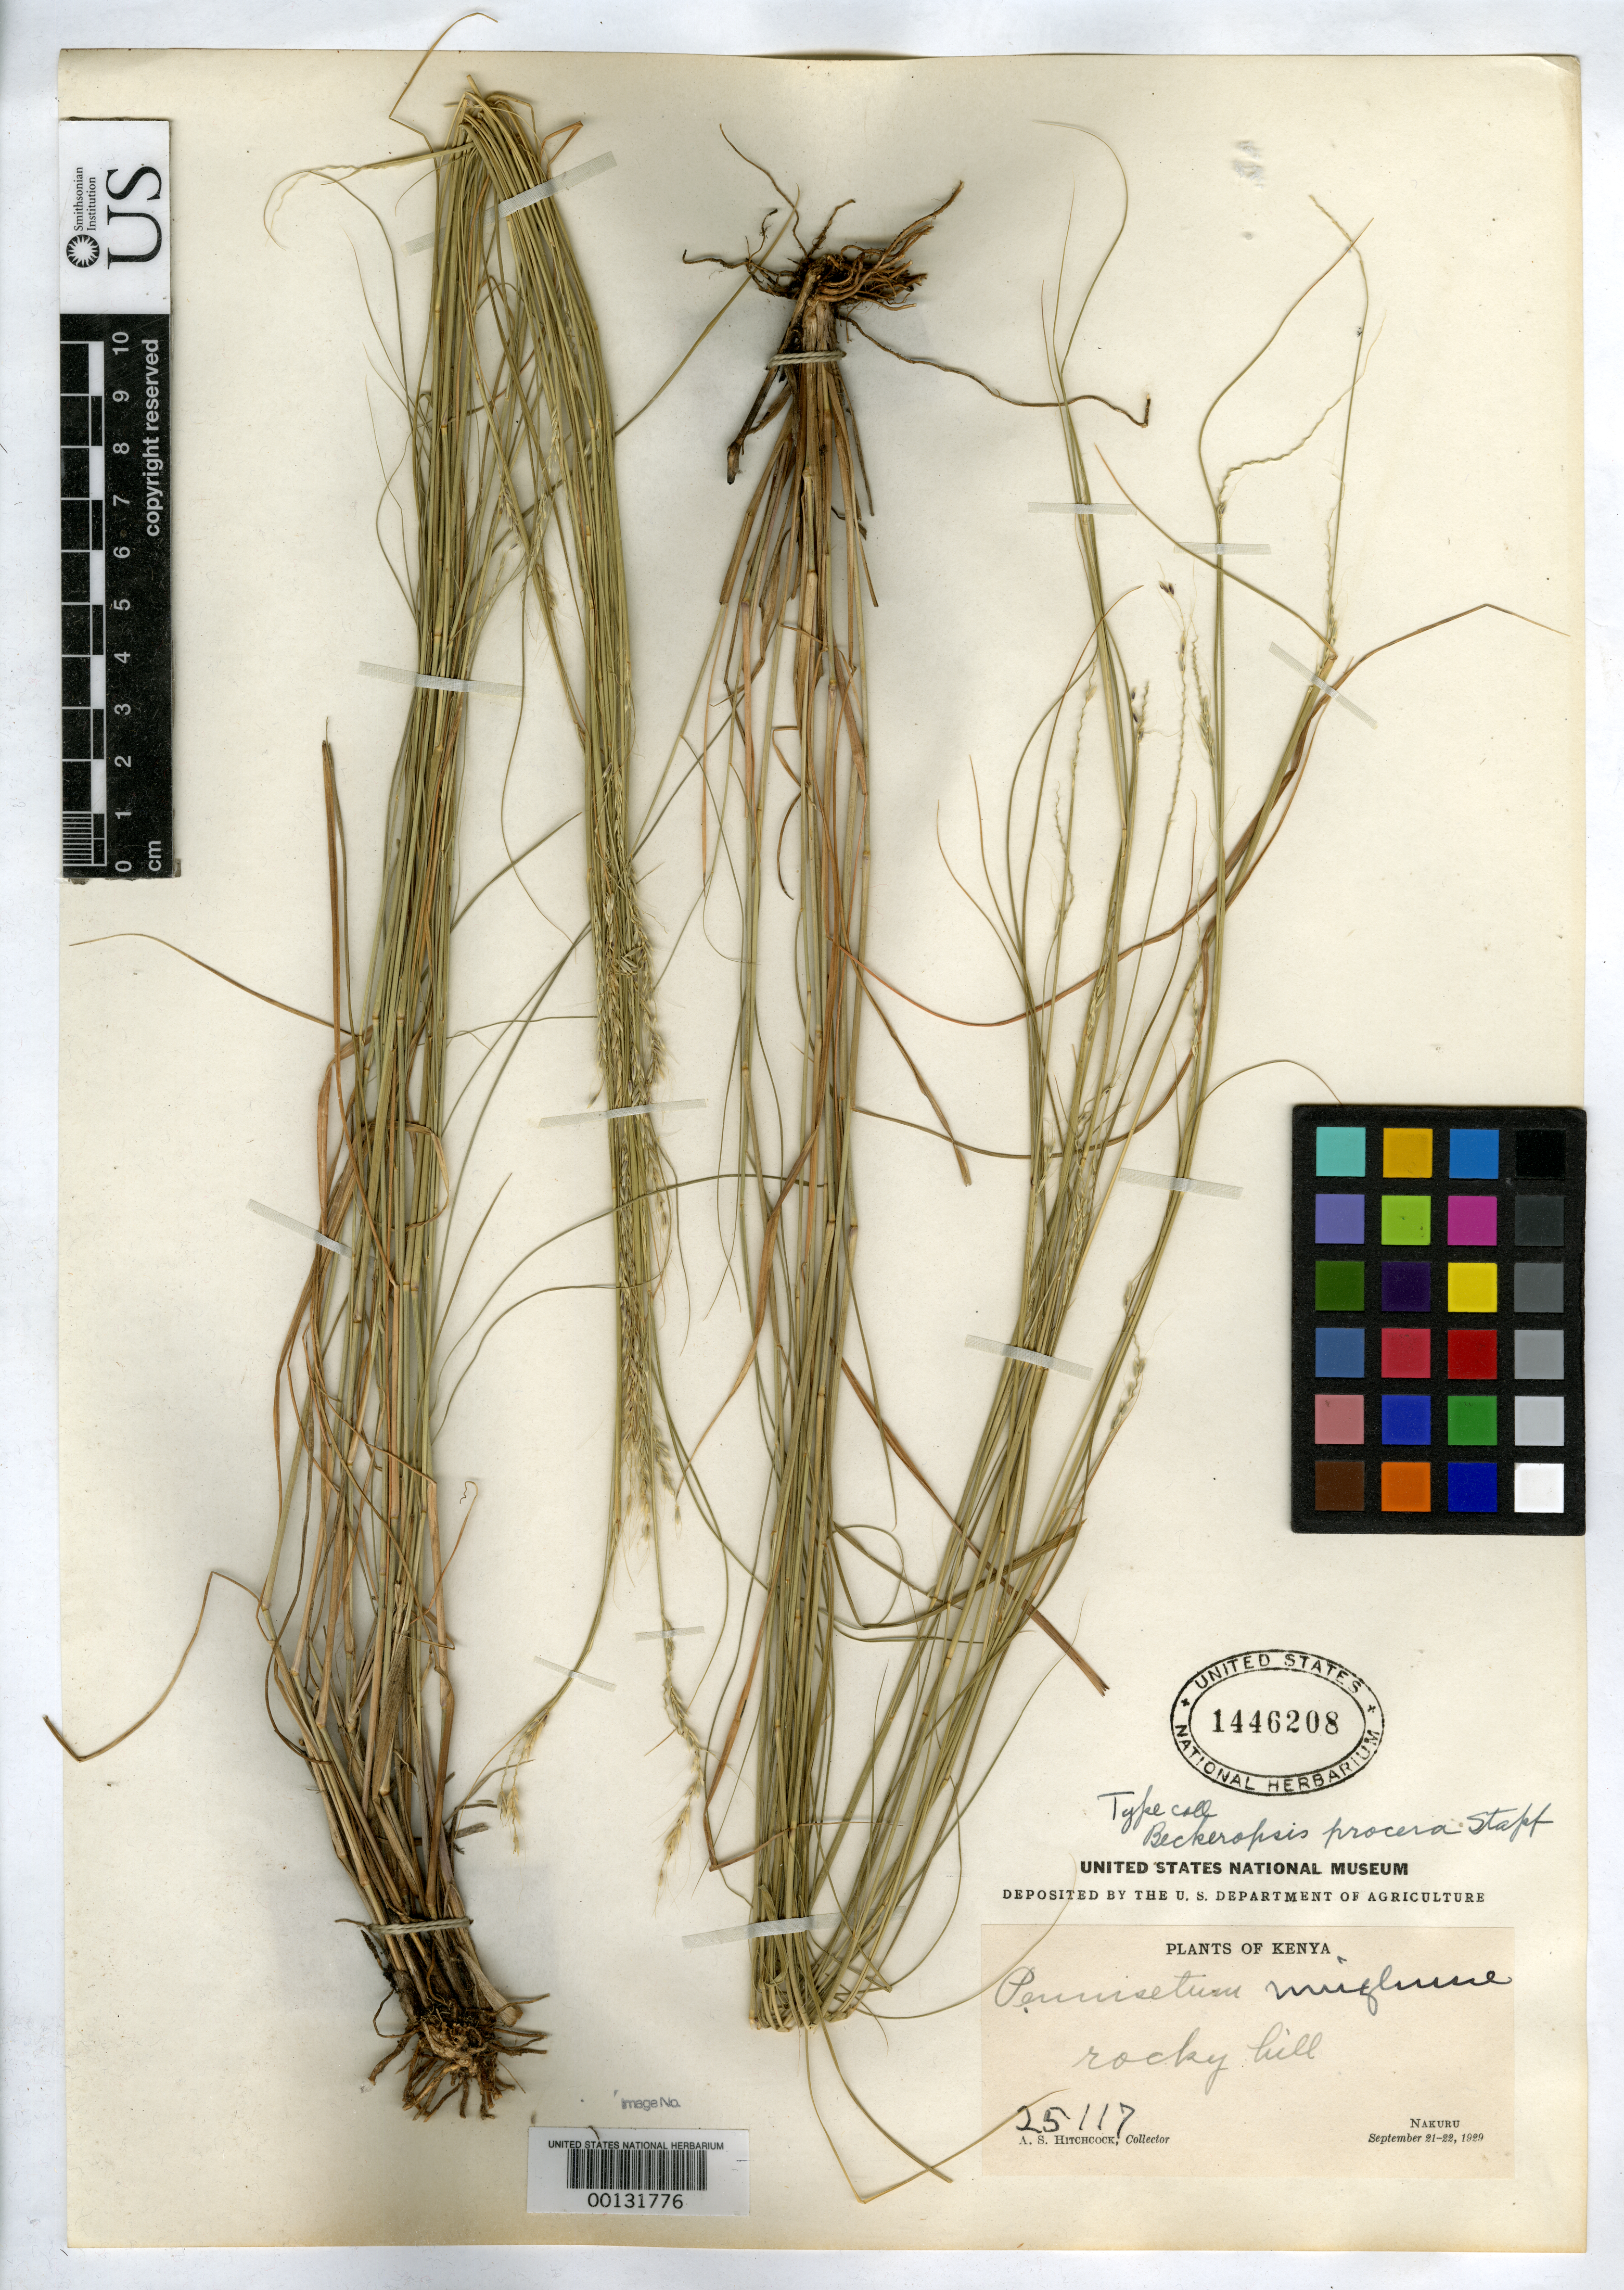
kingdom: Plantae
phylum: Tracheophyta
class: Liliopsida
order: Poales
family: Poaceae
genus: Beckeropsis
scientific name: Beckeropsis procera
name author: Stapf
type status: Isotype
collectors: A. S. Hitchcock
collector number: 25117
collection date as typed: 21 Sep 1929 to 22 Sep 1929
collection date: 1929-09-21/1929-09-22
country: Kenya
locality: Nakuru.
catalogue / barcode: US 1446208